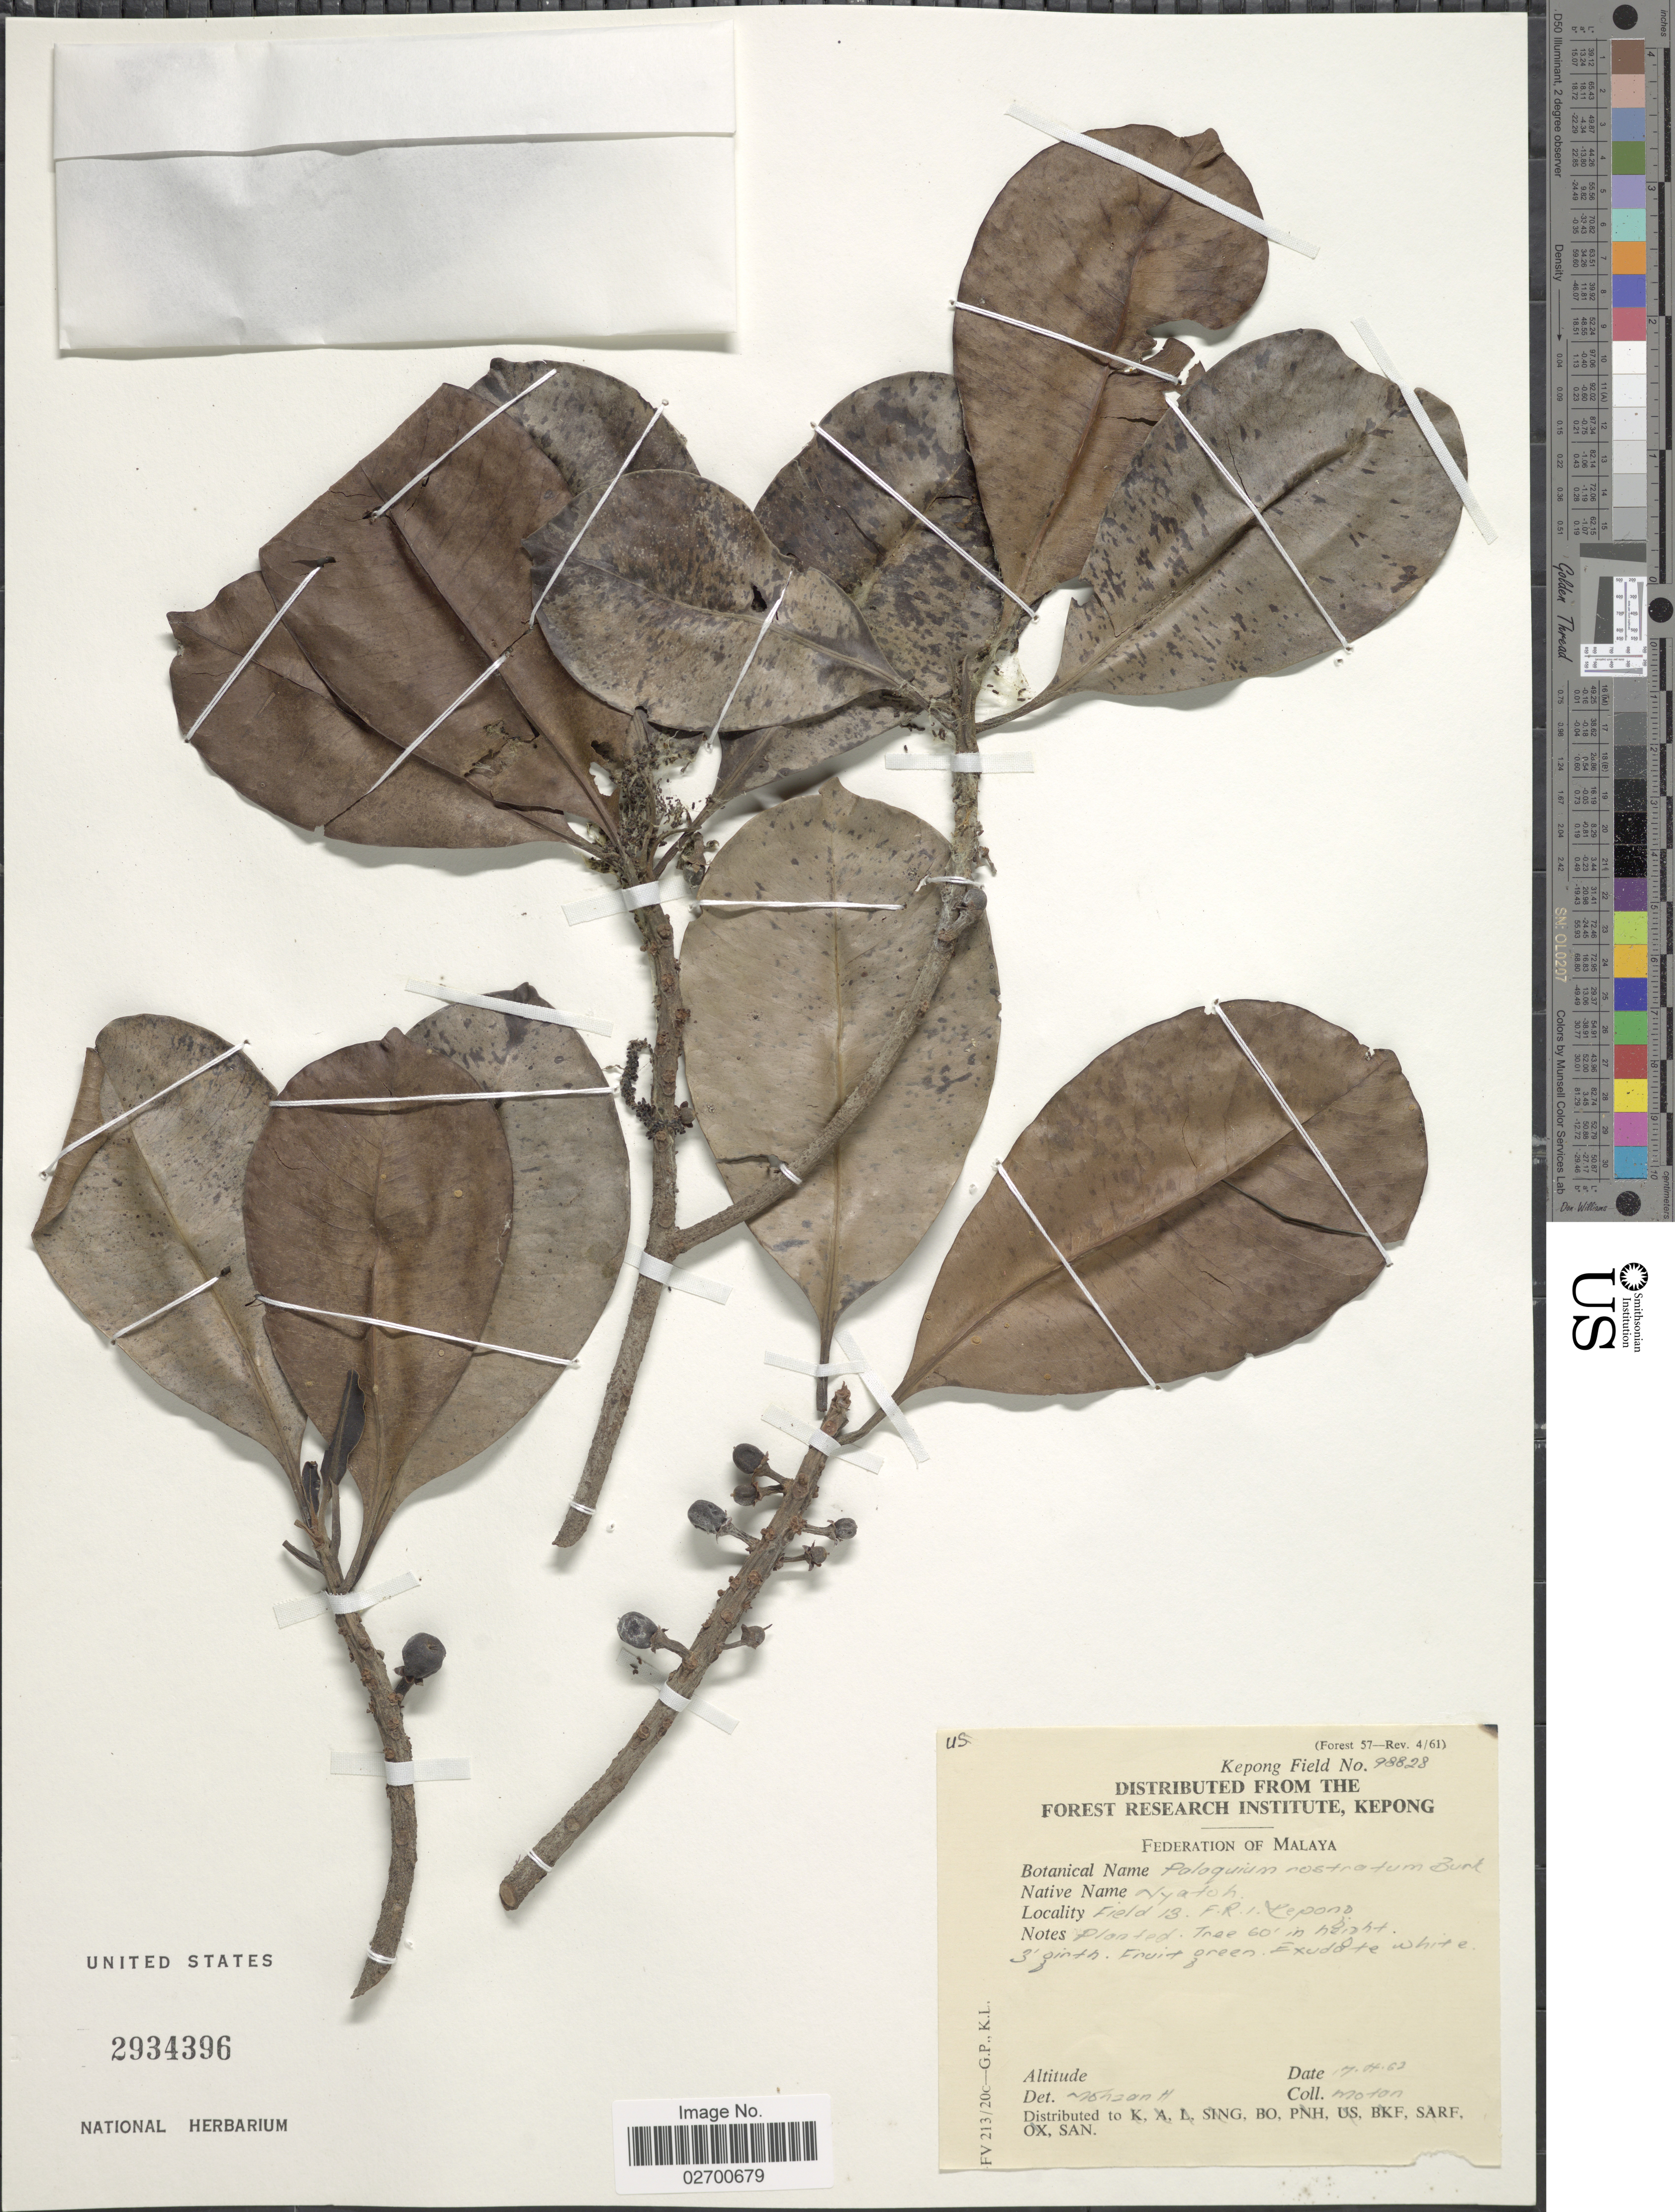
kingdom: Plantae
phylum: Tracheophyta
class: Magnoliopsida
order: Ericales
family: Sapotaceae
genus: Palaquium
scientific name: Palaquium rostratum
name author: (Miq.) Burck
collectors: -. Motan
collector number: Kepong Field 98828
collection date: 1962-04-17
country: Malaysia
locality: Federation of Malaya. Field 13. F.R. I. Kepong.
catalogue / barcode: US 2934396